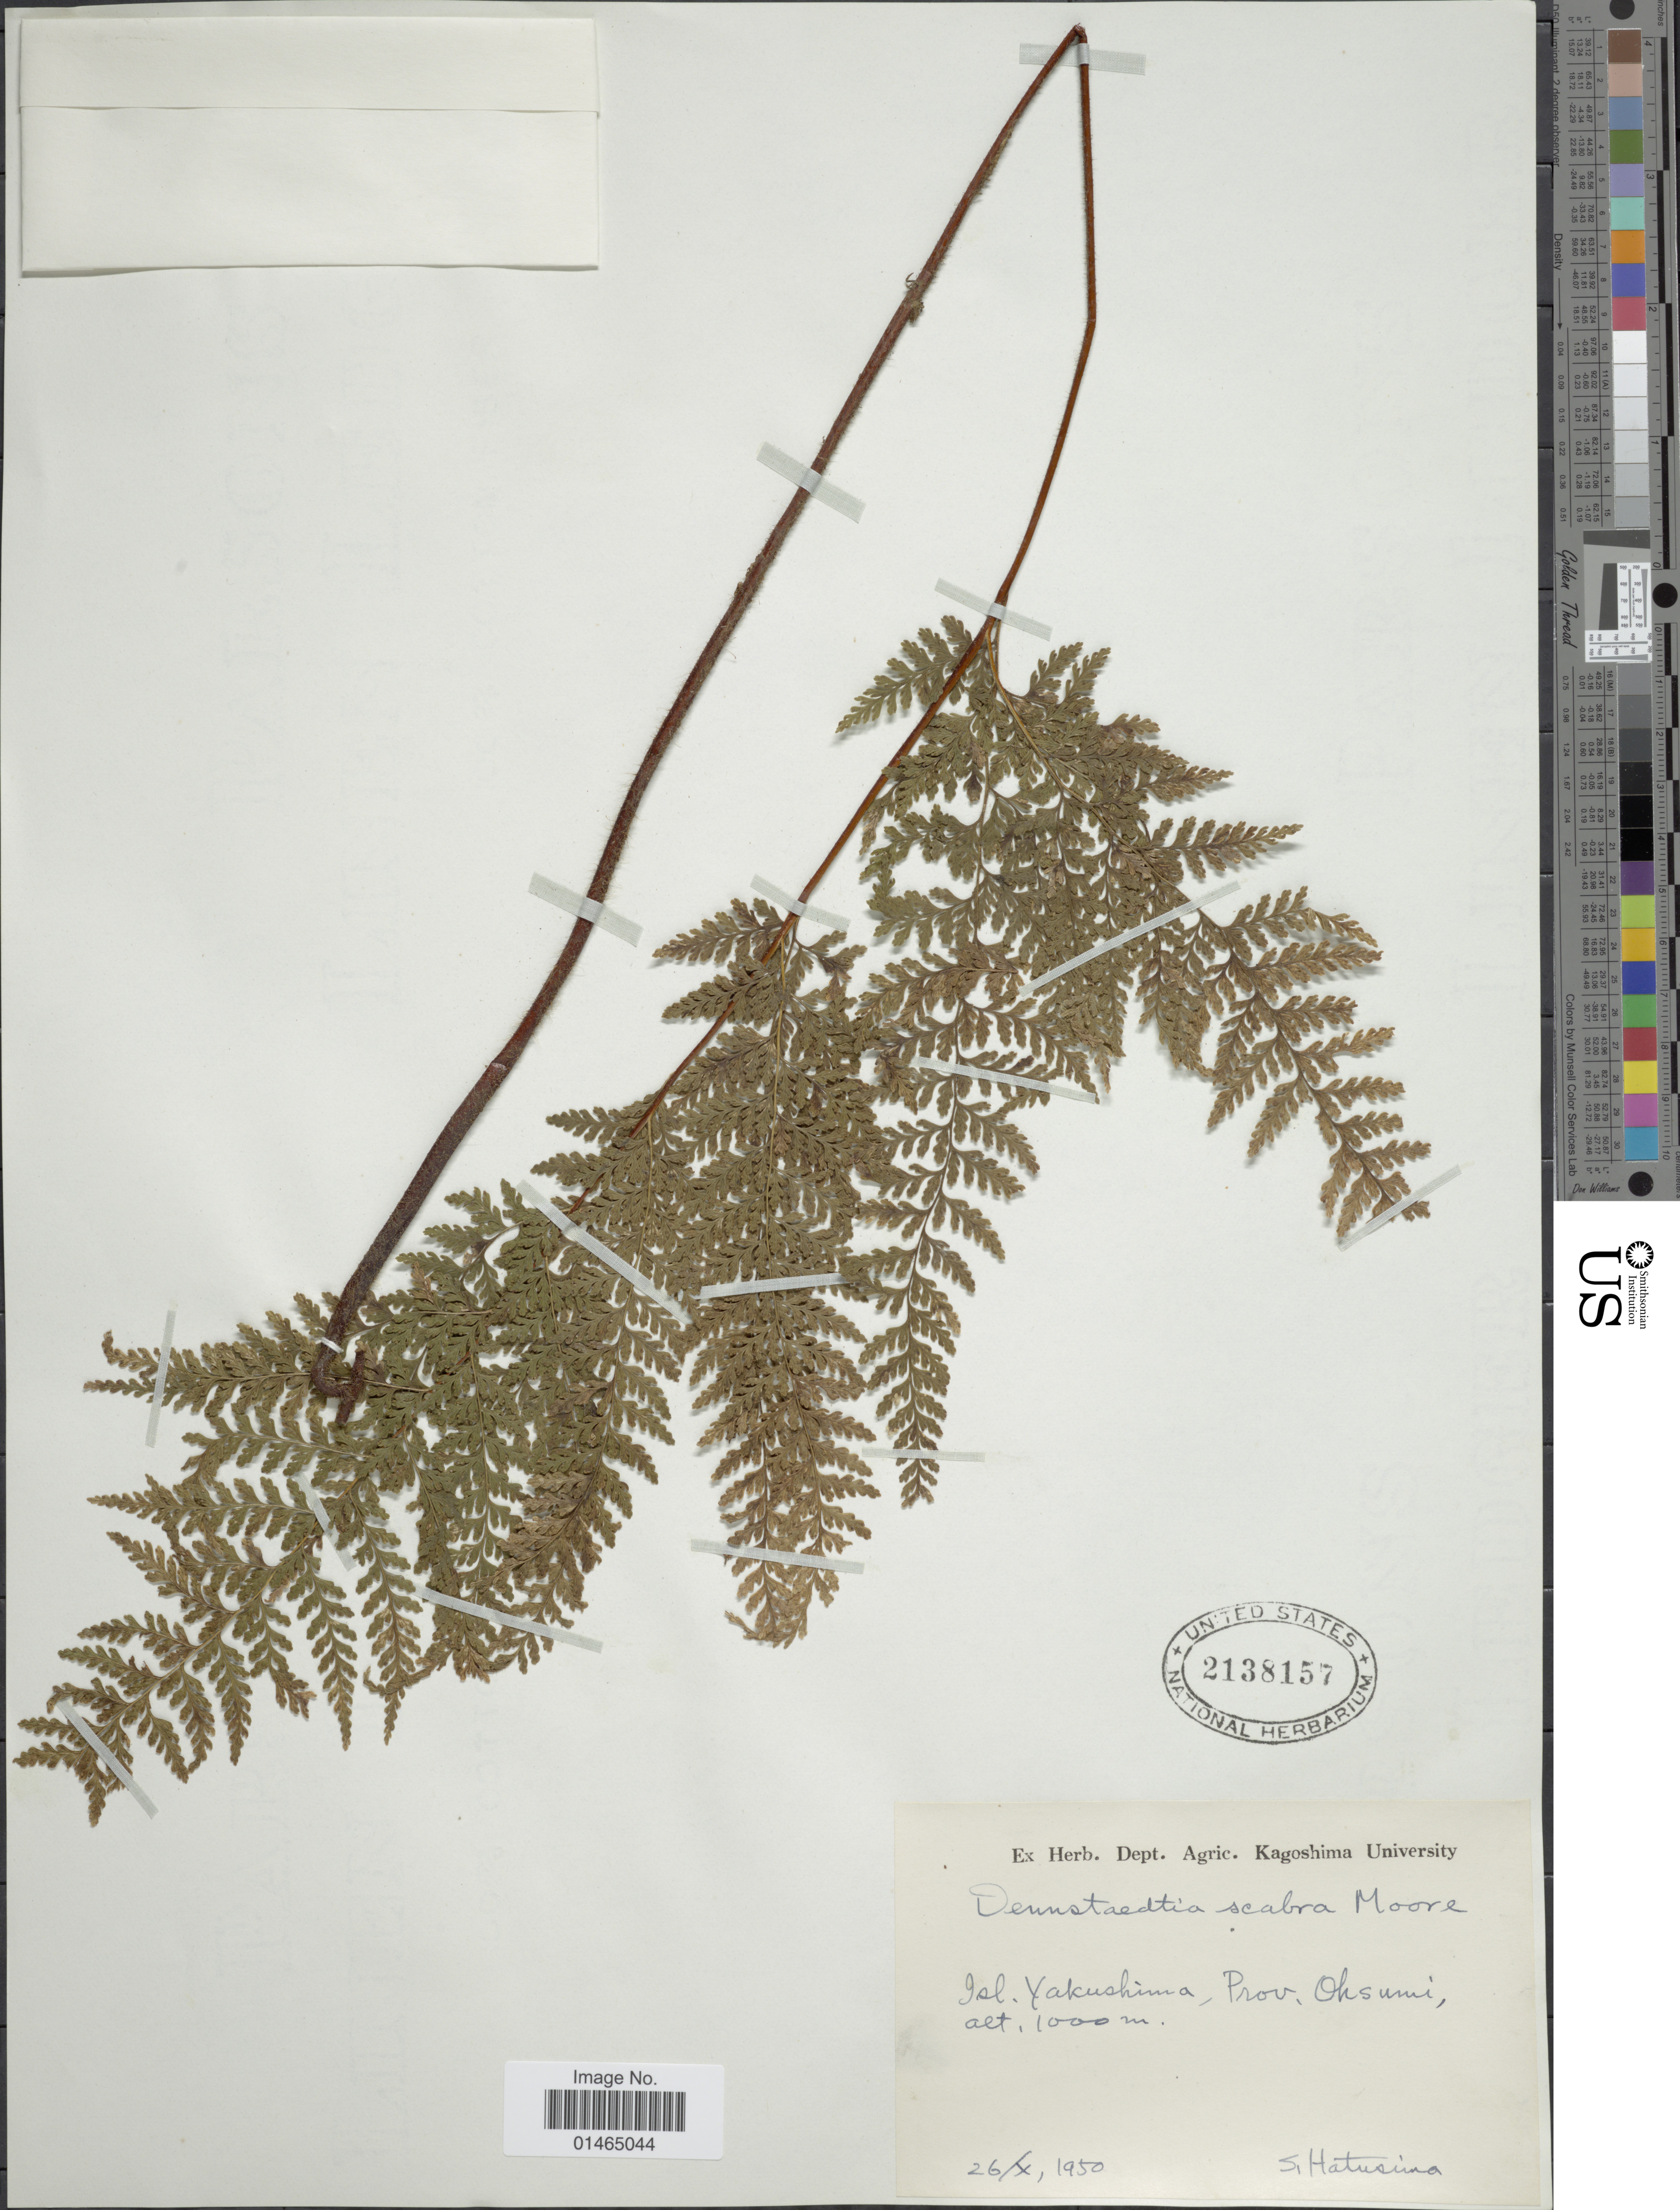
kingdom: Plantae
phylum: Tracheophyta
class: Polypodiopsida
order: Polypodiales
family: Dennstaedtiaceae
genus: Dennstaedtia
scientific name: Dennstaedtia scabra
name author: (Wall. ex Hook.) T. Moore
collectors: S. Hatusima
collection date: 1950-10-26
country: Japan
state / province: Kagosima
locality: Isl. Yakushima, Prov. Ohsumi.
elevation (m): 1000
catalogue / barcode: US 2138157